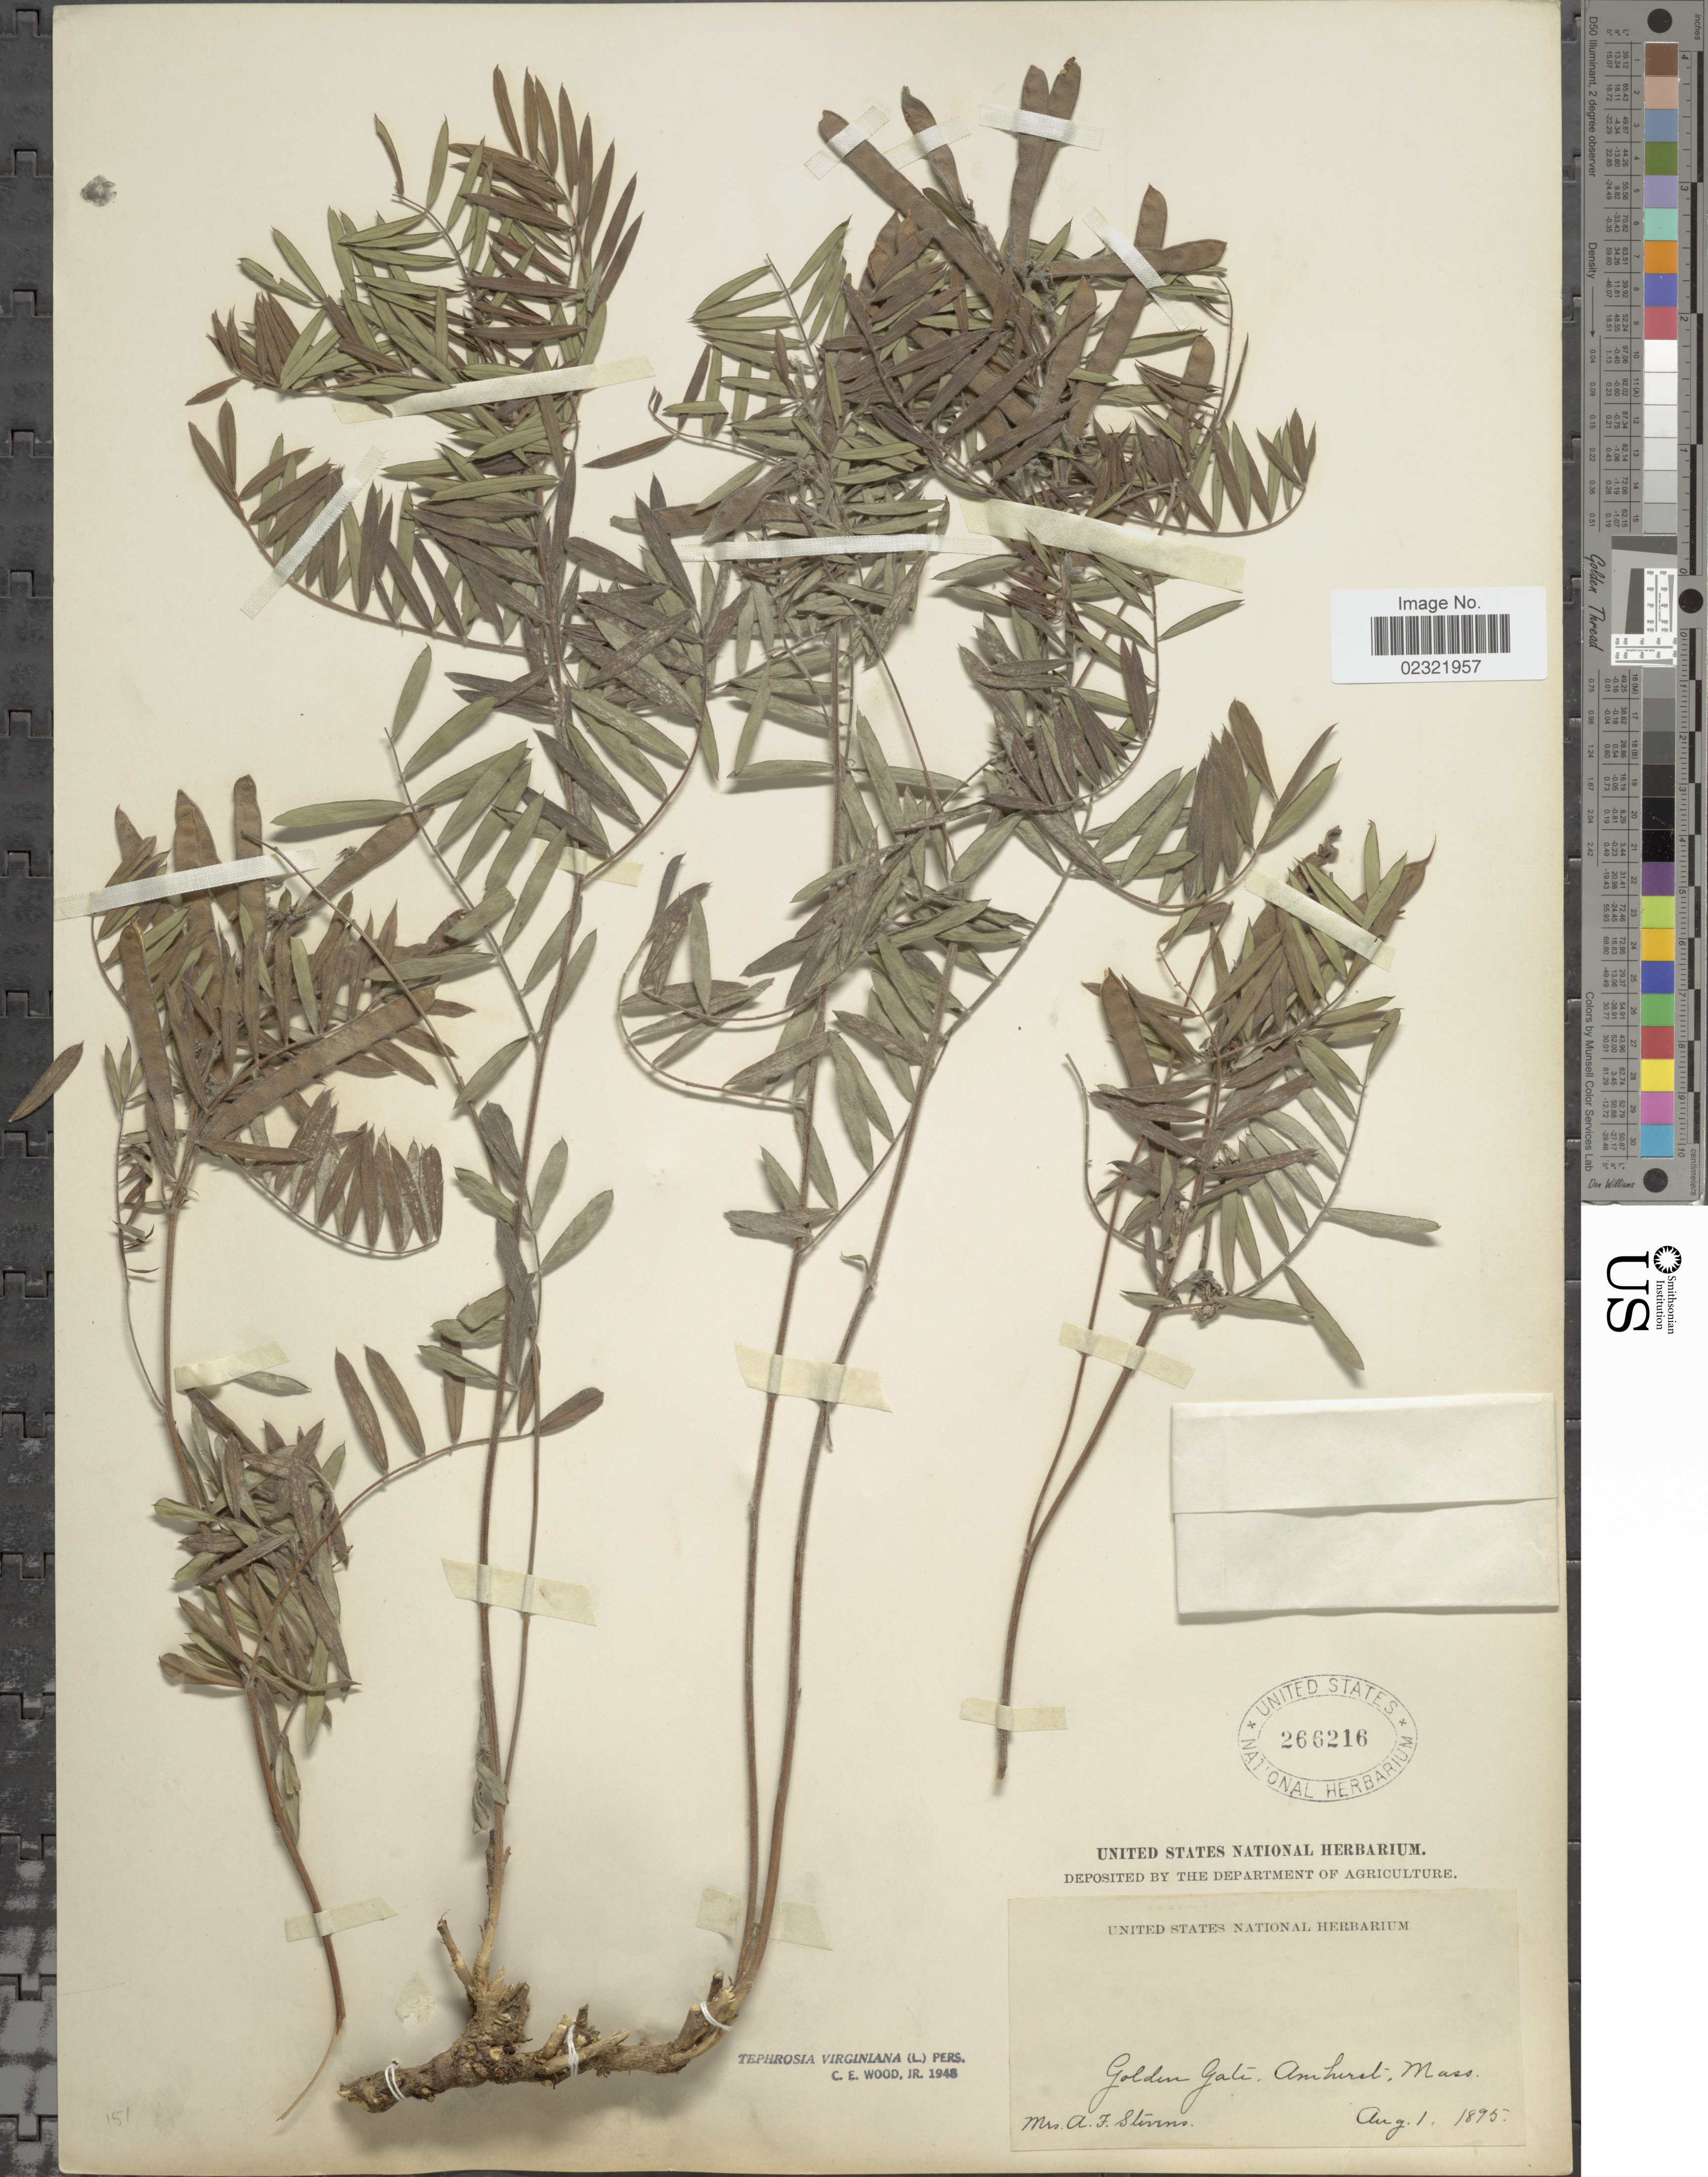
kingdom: Plantae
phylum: Tracheophyta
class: Magnoliopsida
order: Fabales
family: Fabaceae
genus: Tephrosia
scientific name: Tephrosia virginiana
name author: (L.) Pers.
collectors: A. F. Stevens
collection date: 1895-08-01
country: United States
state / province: Massachusetts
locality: Golden Gate, Amhurst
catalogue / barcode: US 266216